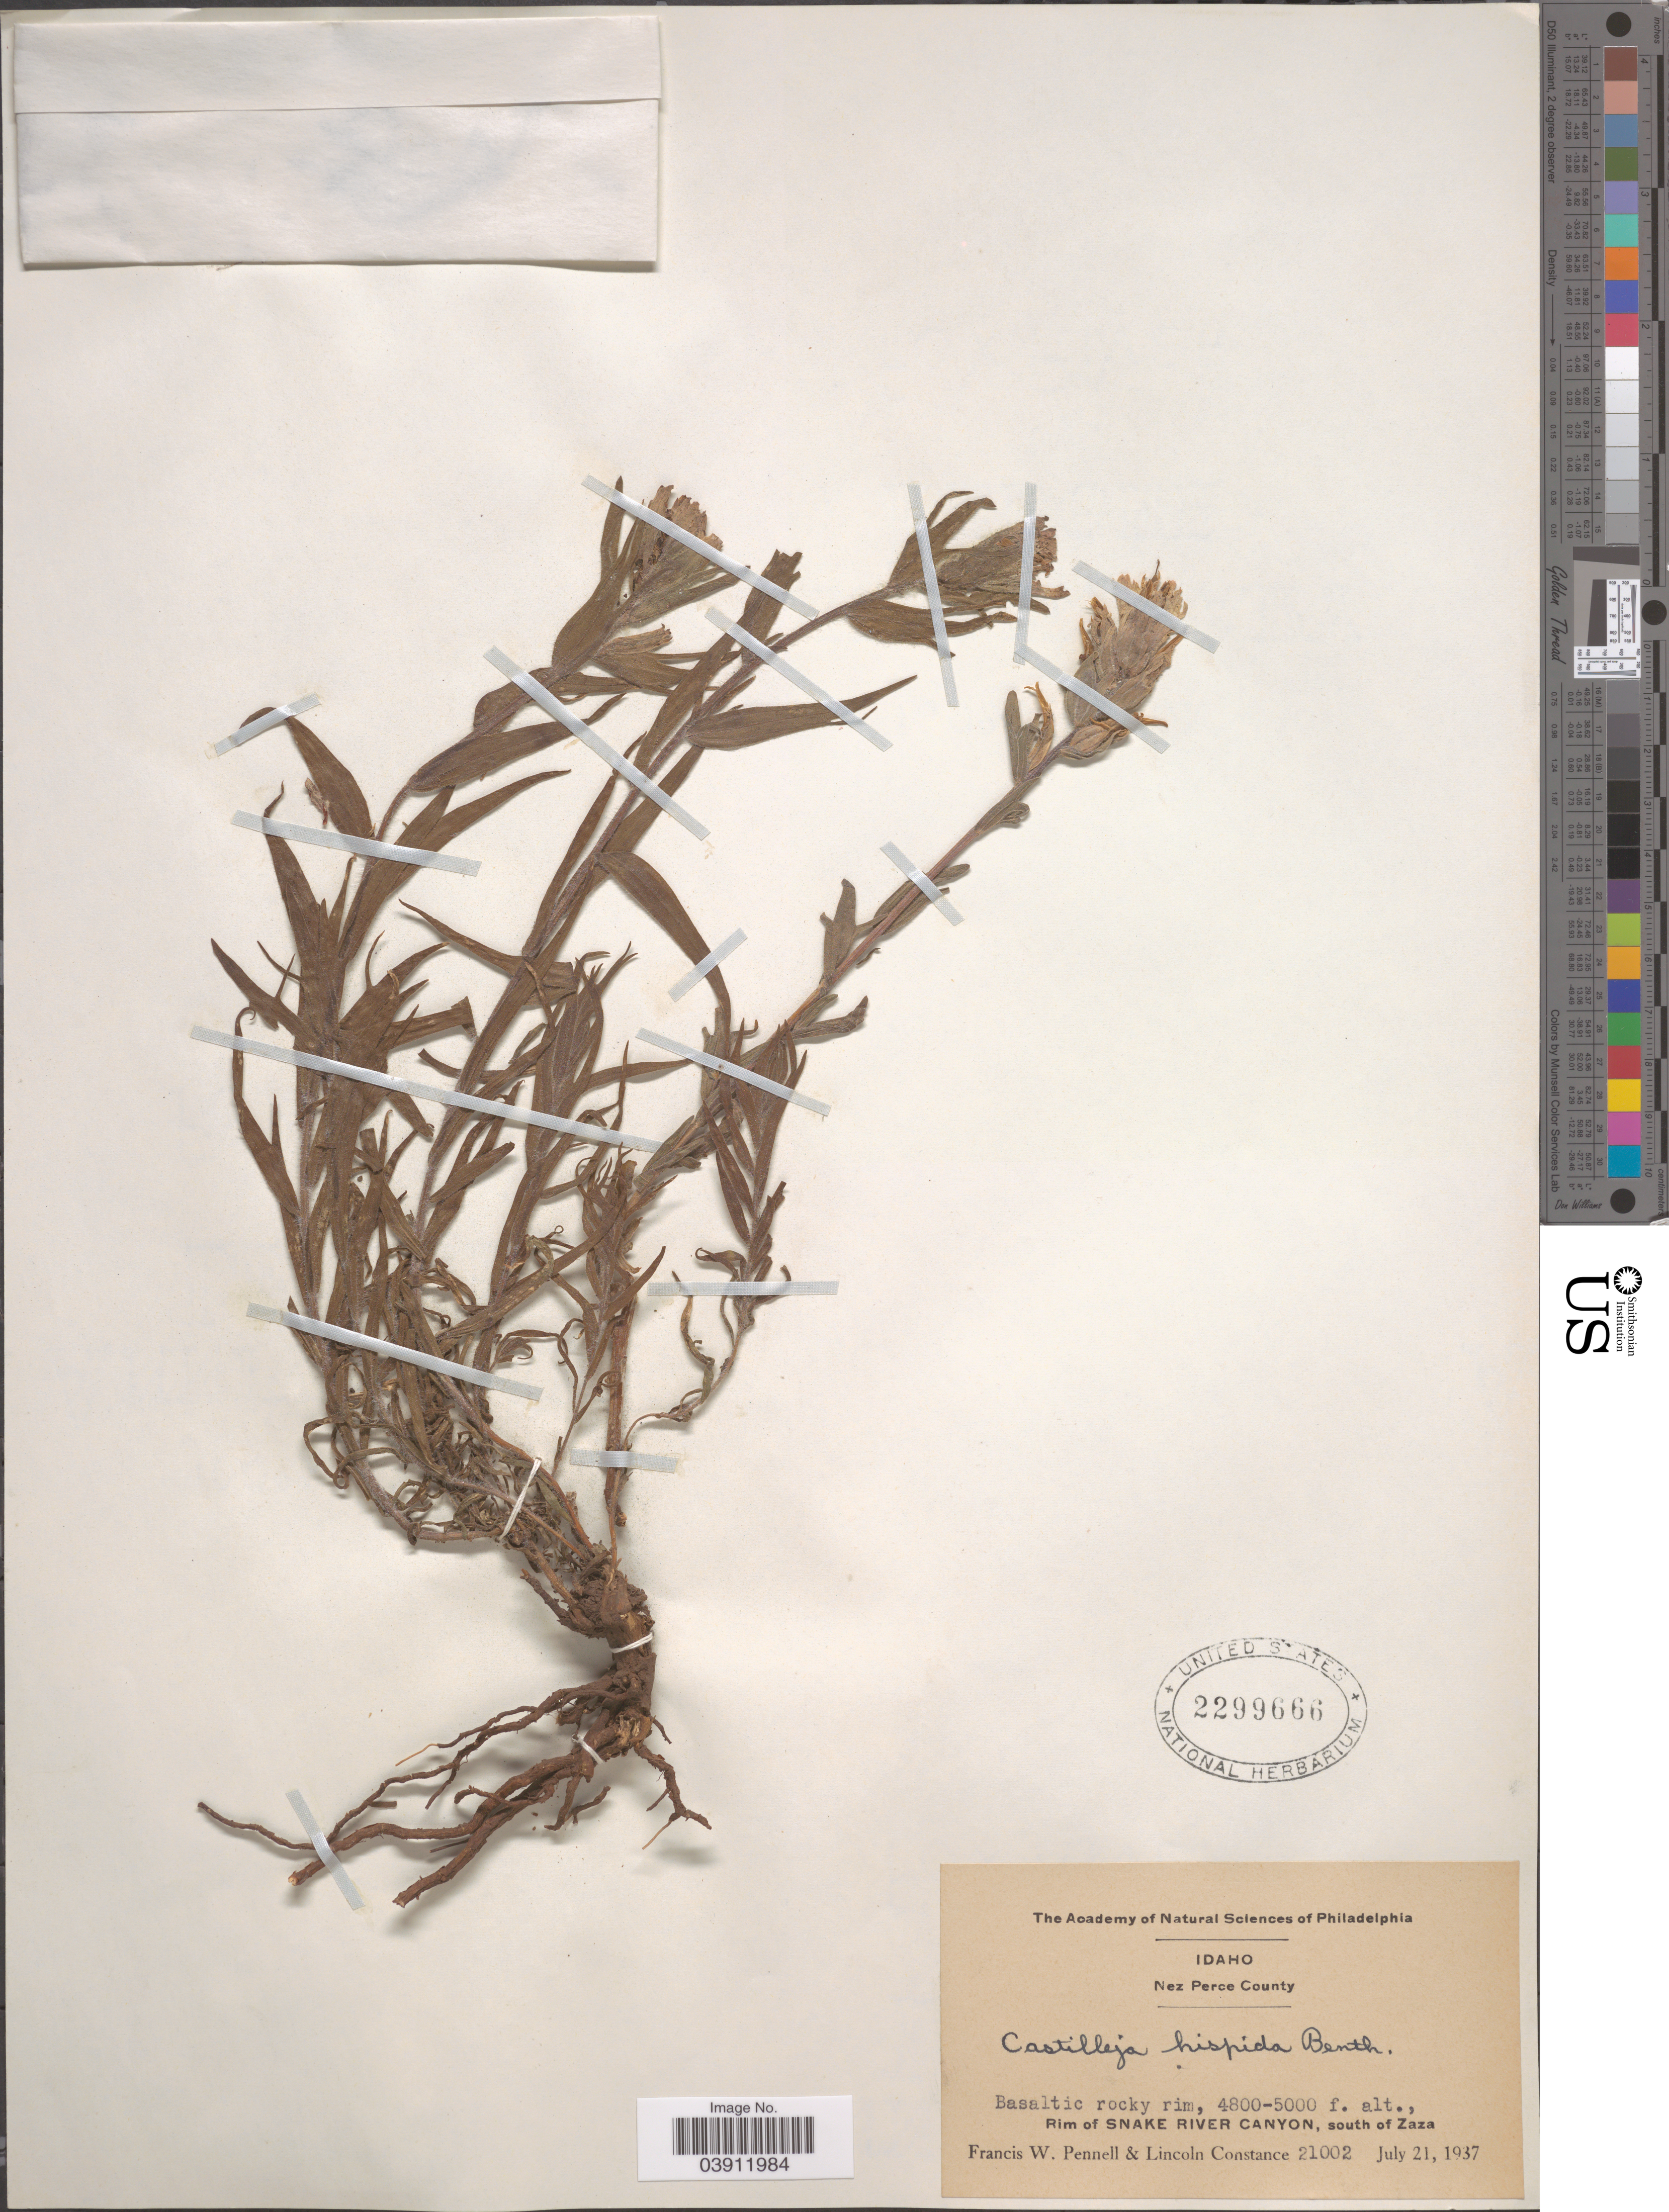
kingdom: Plantae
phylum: Tracheophyta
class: Magnoliopsida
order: Lamiales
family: Orobanchaceae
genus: Castilleja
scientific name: Castilleja hispida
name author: Benth. ex Hook.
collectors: F. W. Pennell & L. Constance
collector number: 21002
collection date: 1937-07-21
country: United States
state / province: Idaho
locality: Nez Perce County. Rim of Snake River Canyon, south of Zaza.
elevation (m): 1463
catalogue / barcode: US 2299666